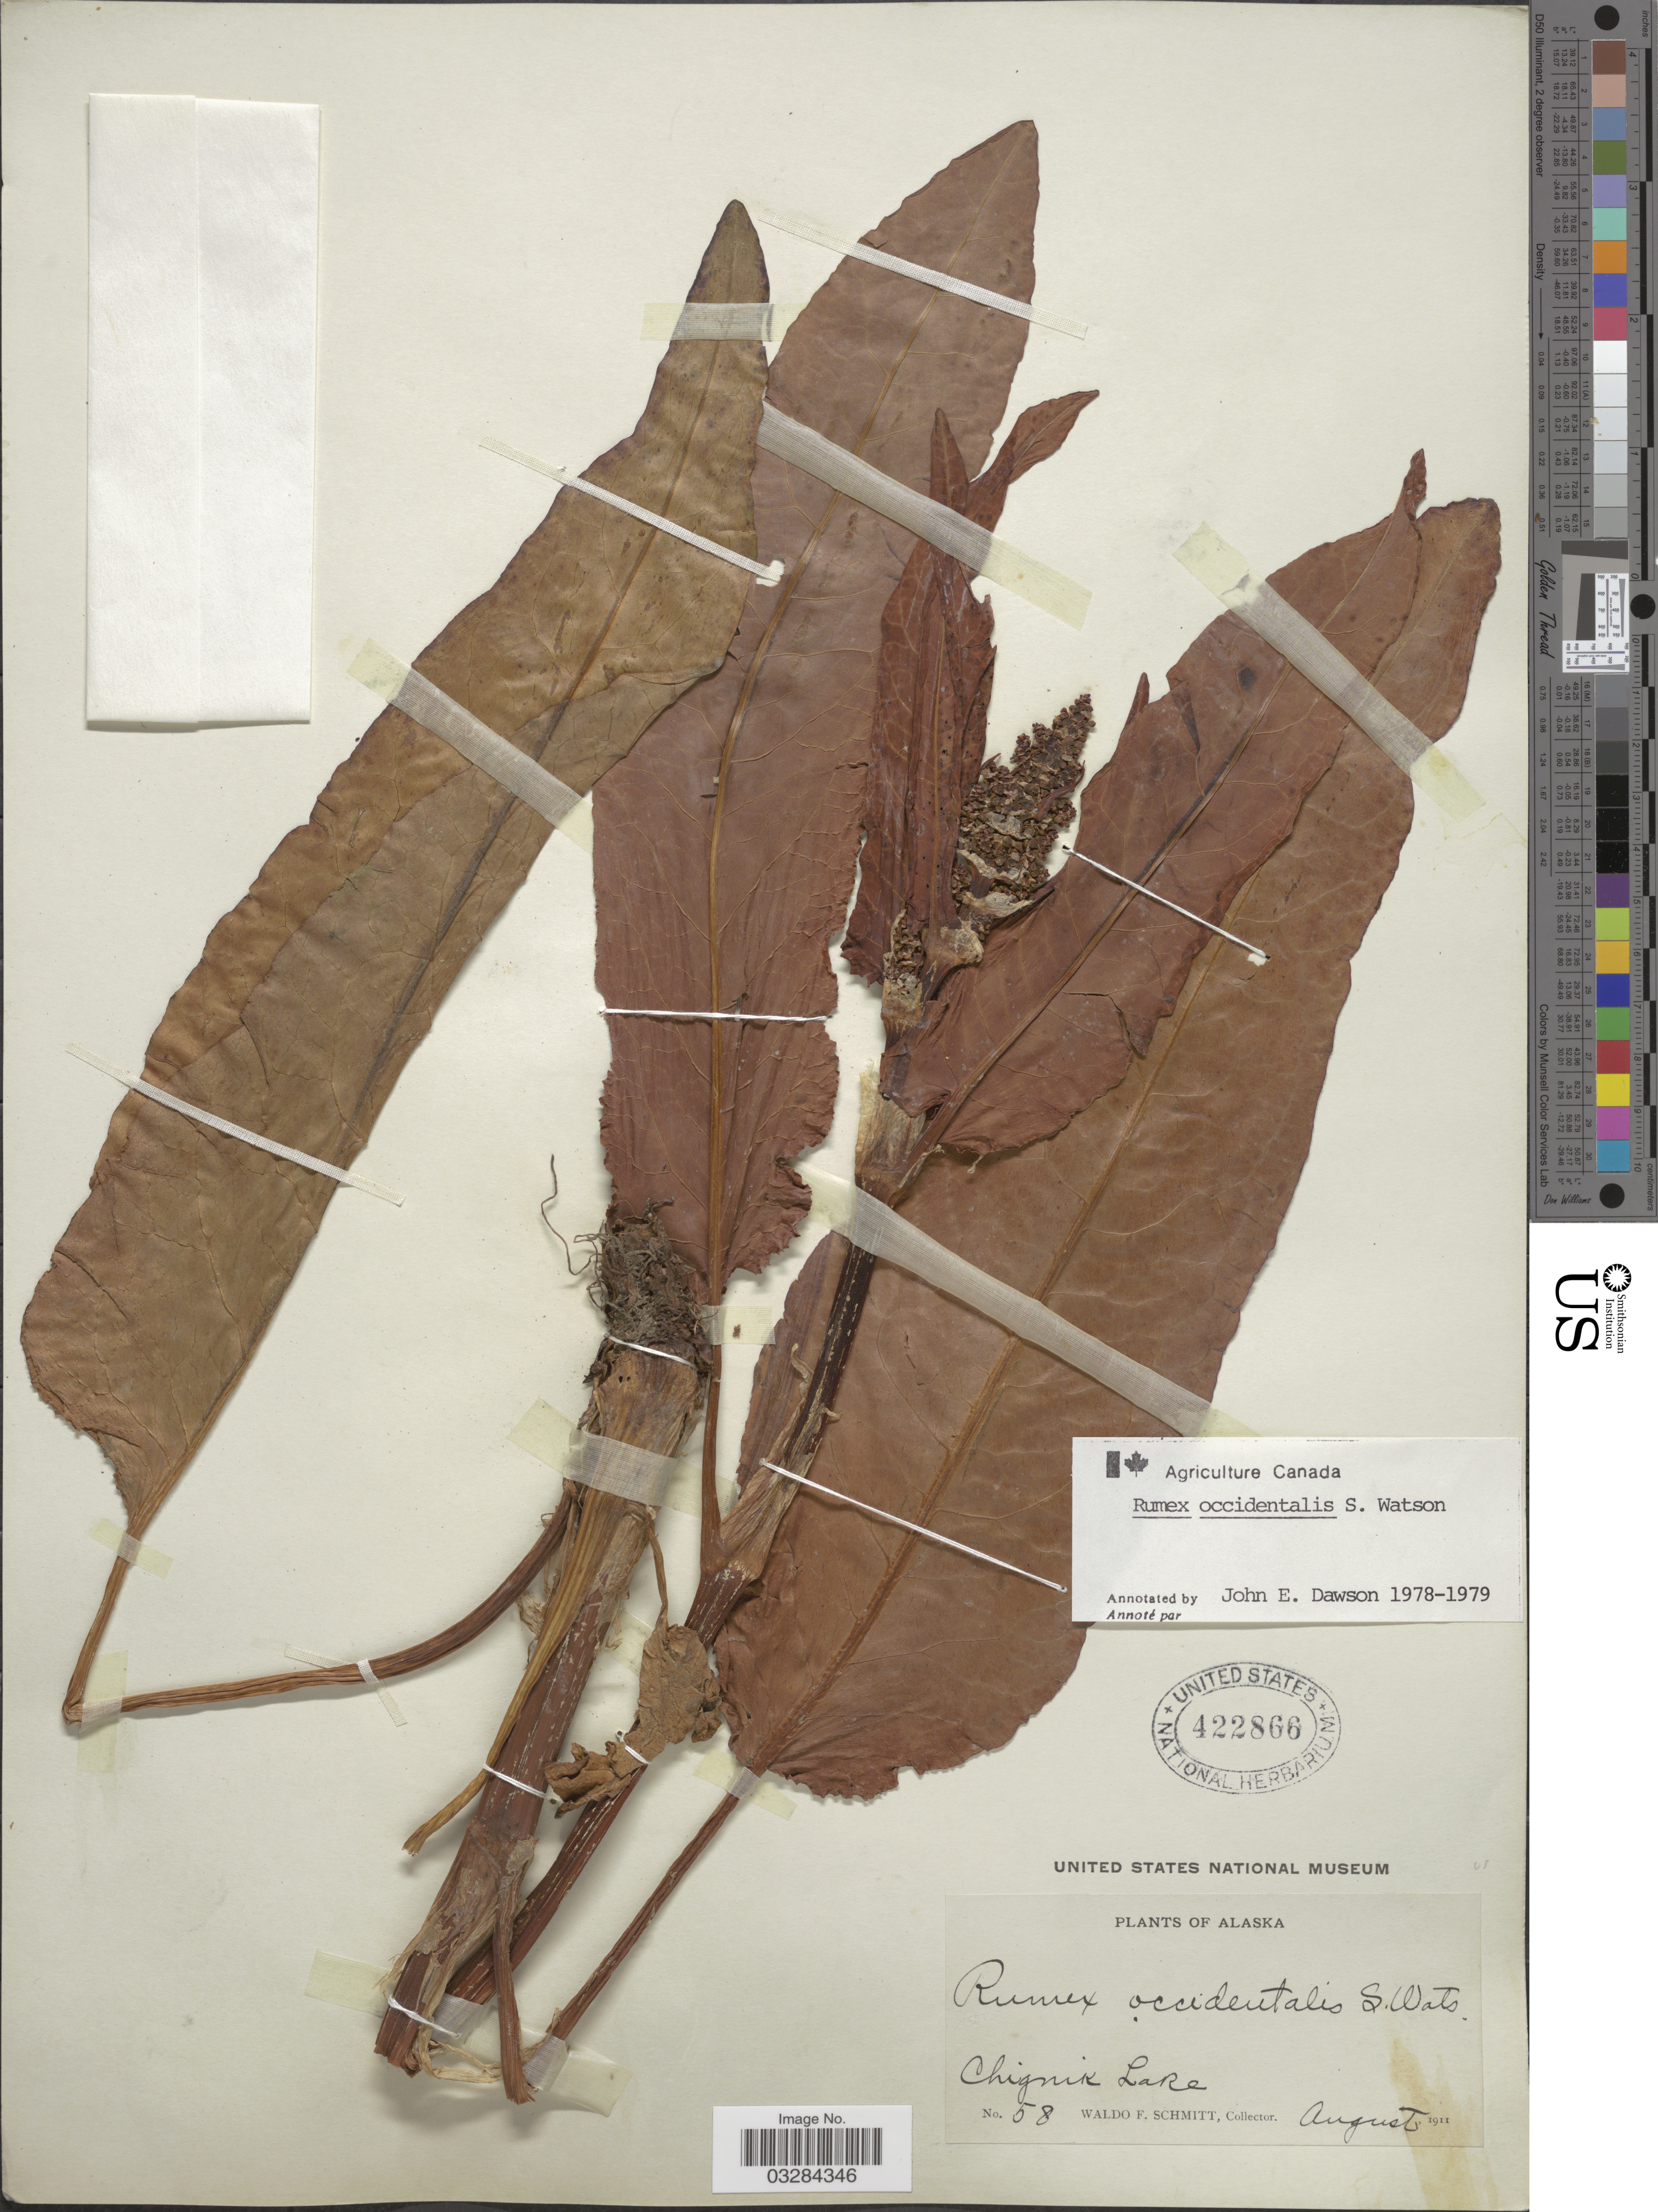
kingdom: Plantae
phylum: Tracheophyta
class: Magnoliopsida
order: Caryophyllales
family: Polygonaceae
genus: Rumex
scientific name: Rumex occidentalis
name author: S. Watson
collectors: W. F. Schmitt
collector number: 58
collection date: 1911-08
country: United States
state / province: Alaska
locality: Chignik Lake.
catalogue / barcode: US 422866